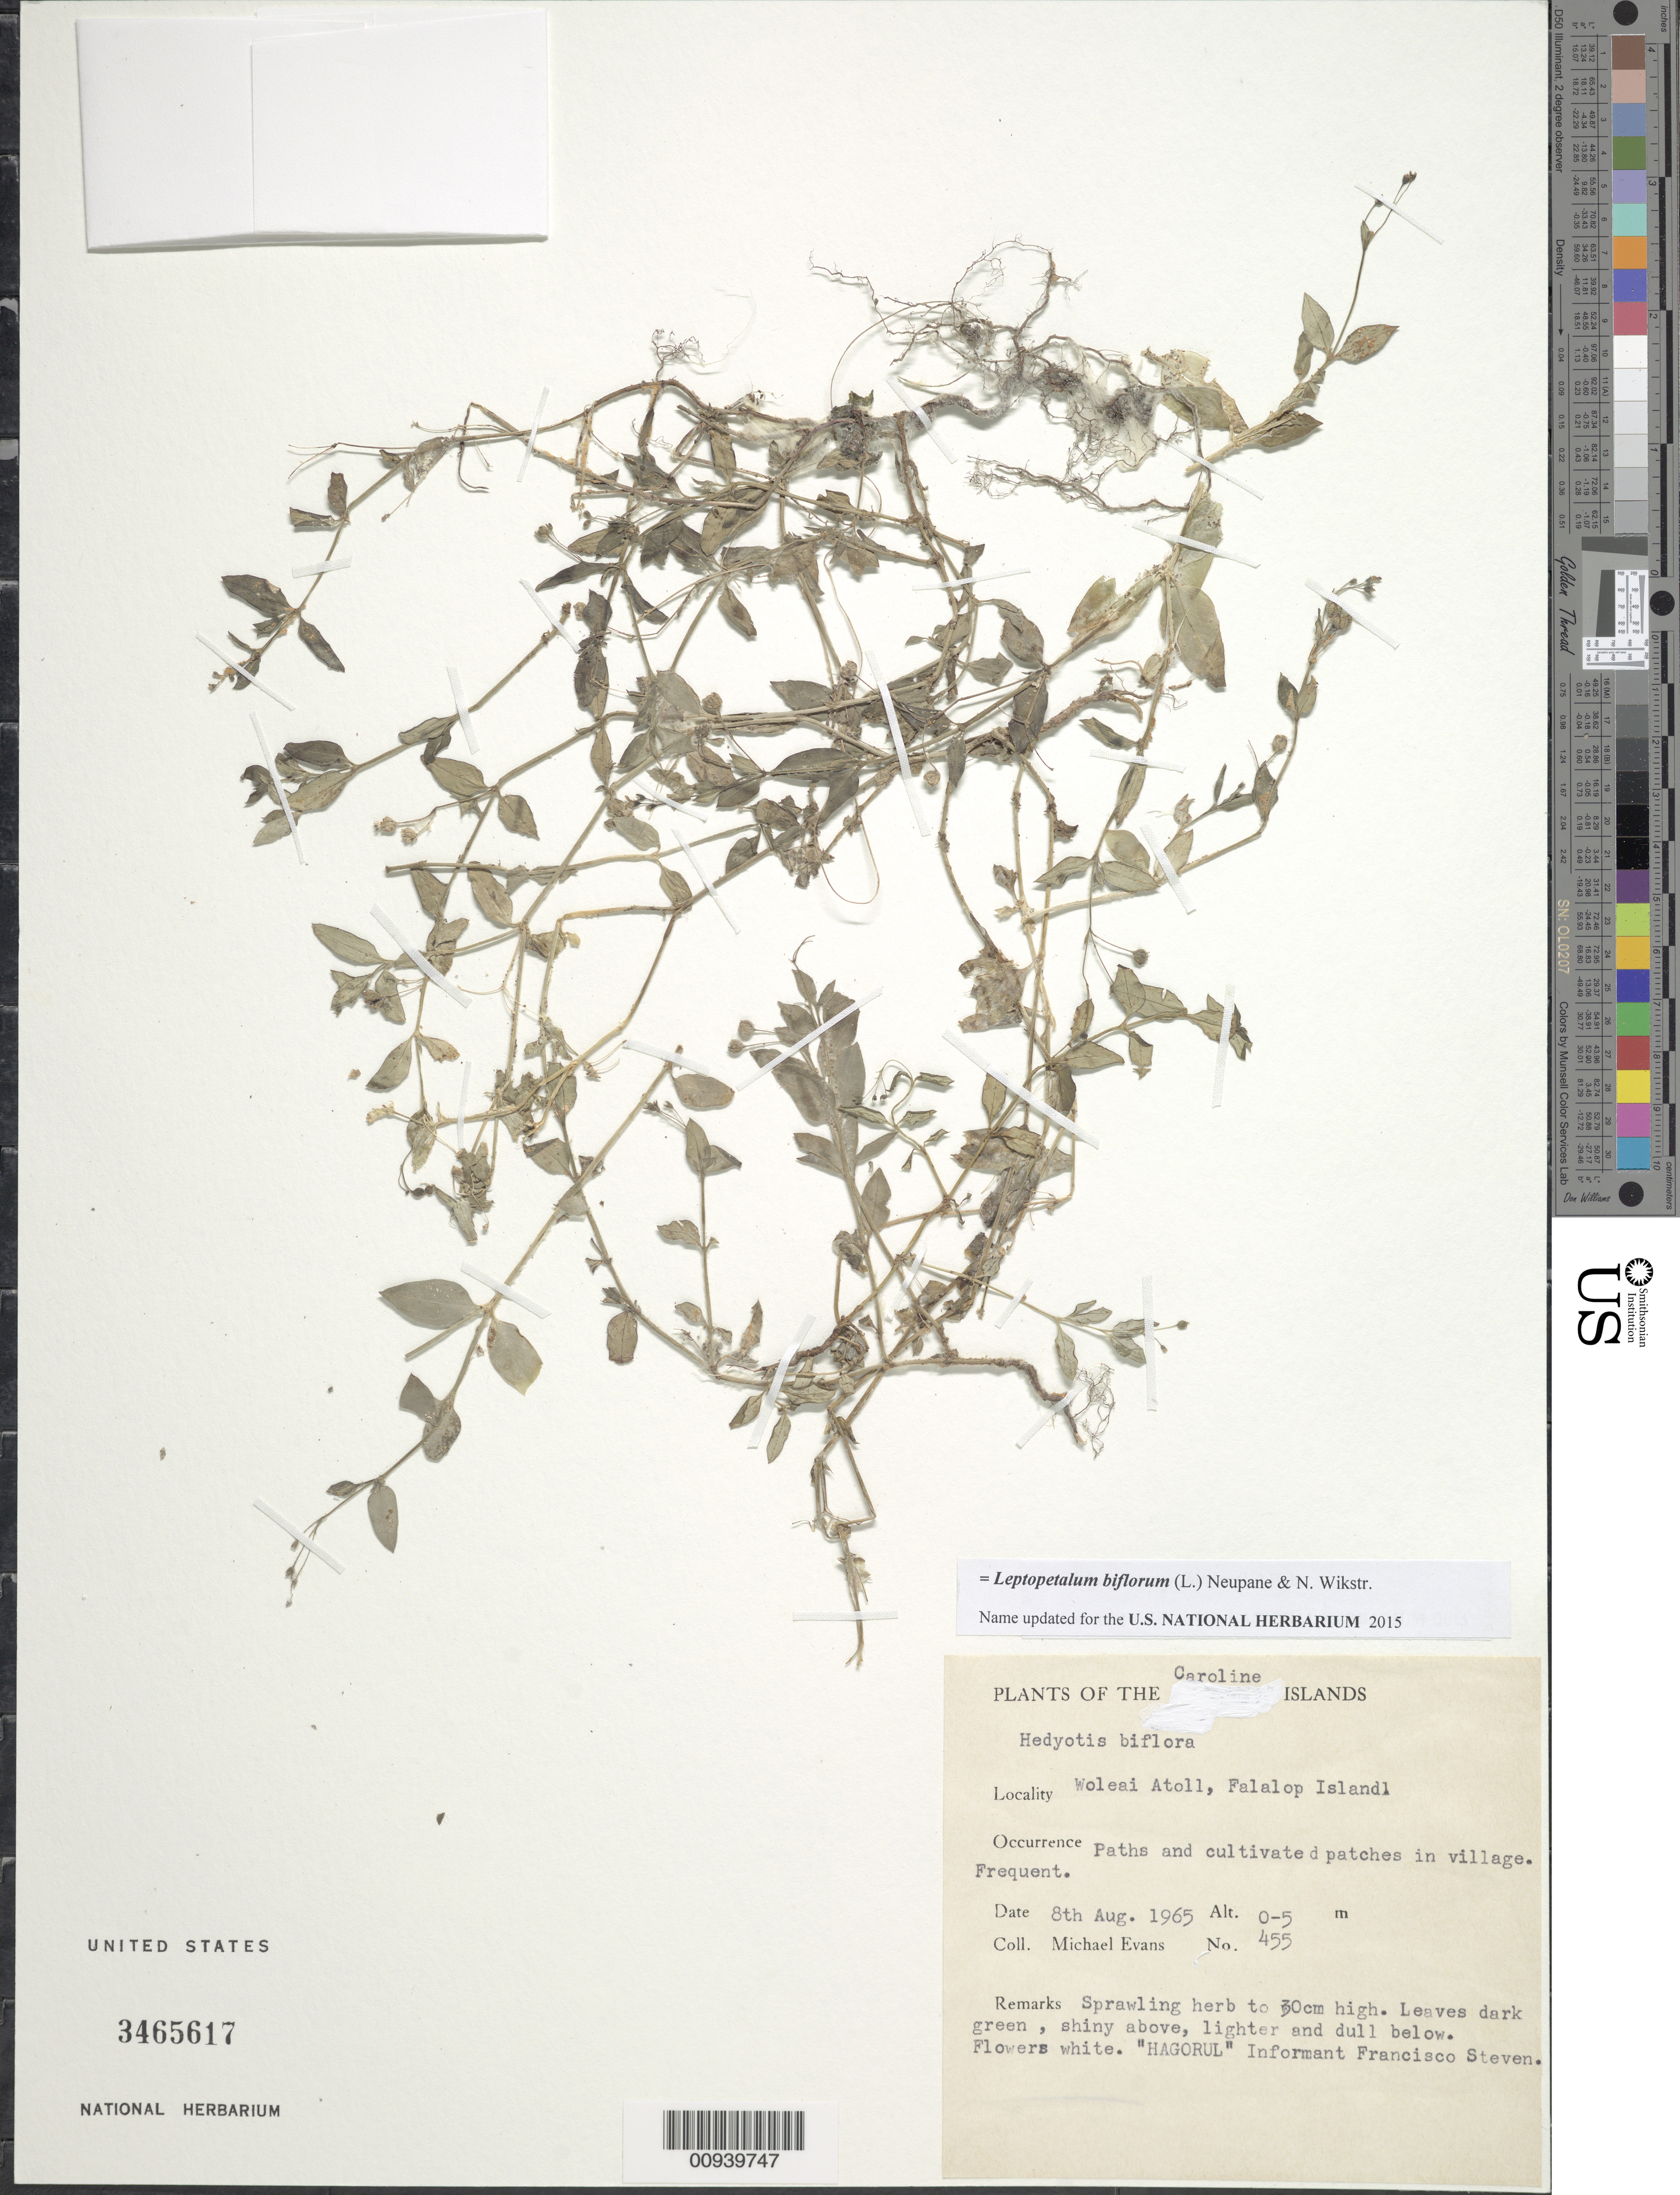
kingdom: Plantae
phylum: Tracheophyta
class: Magnoliopsida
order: Gentianales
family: Rubiaceae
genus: Leptopetalum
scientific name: Leptopetalum biflorum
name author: (L.) Neupane & N. Wikstr.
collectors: M. Evans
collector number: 455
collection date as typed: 08 Aug 1965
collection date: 1965-08-08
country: Micronesia, Federated States of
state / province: Yap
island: Woleai Atoll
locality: Woleai Atoll, Falalop Island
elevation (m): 0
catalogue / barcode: US 3465617